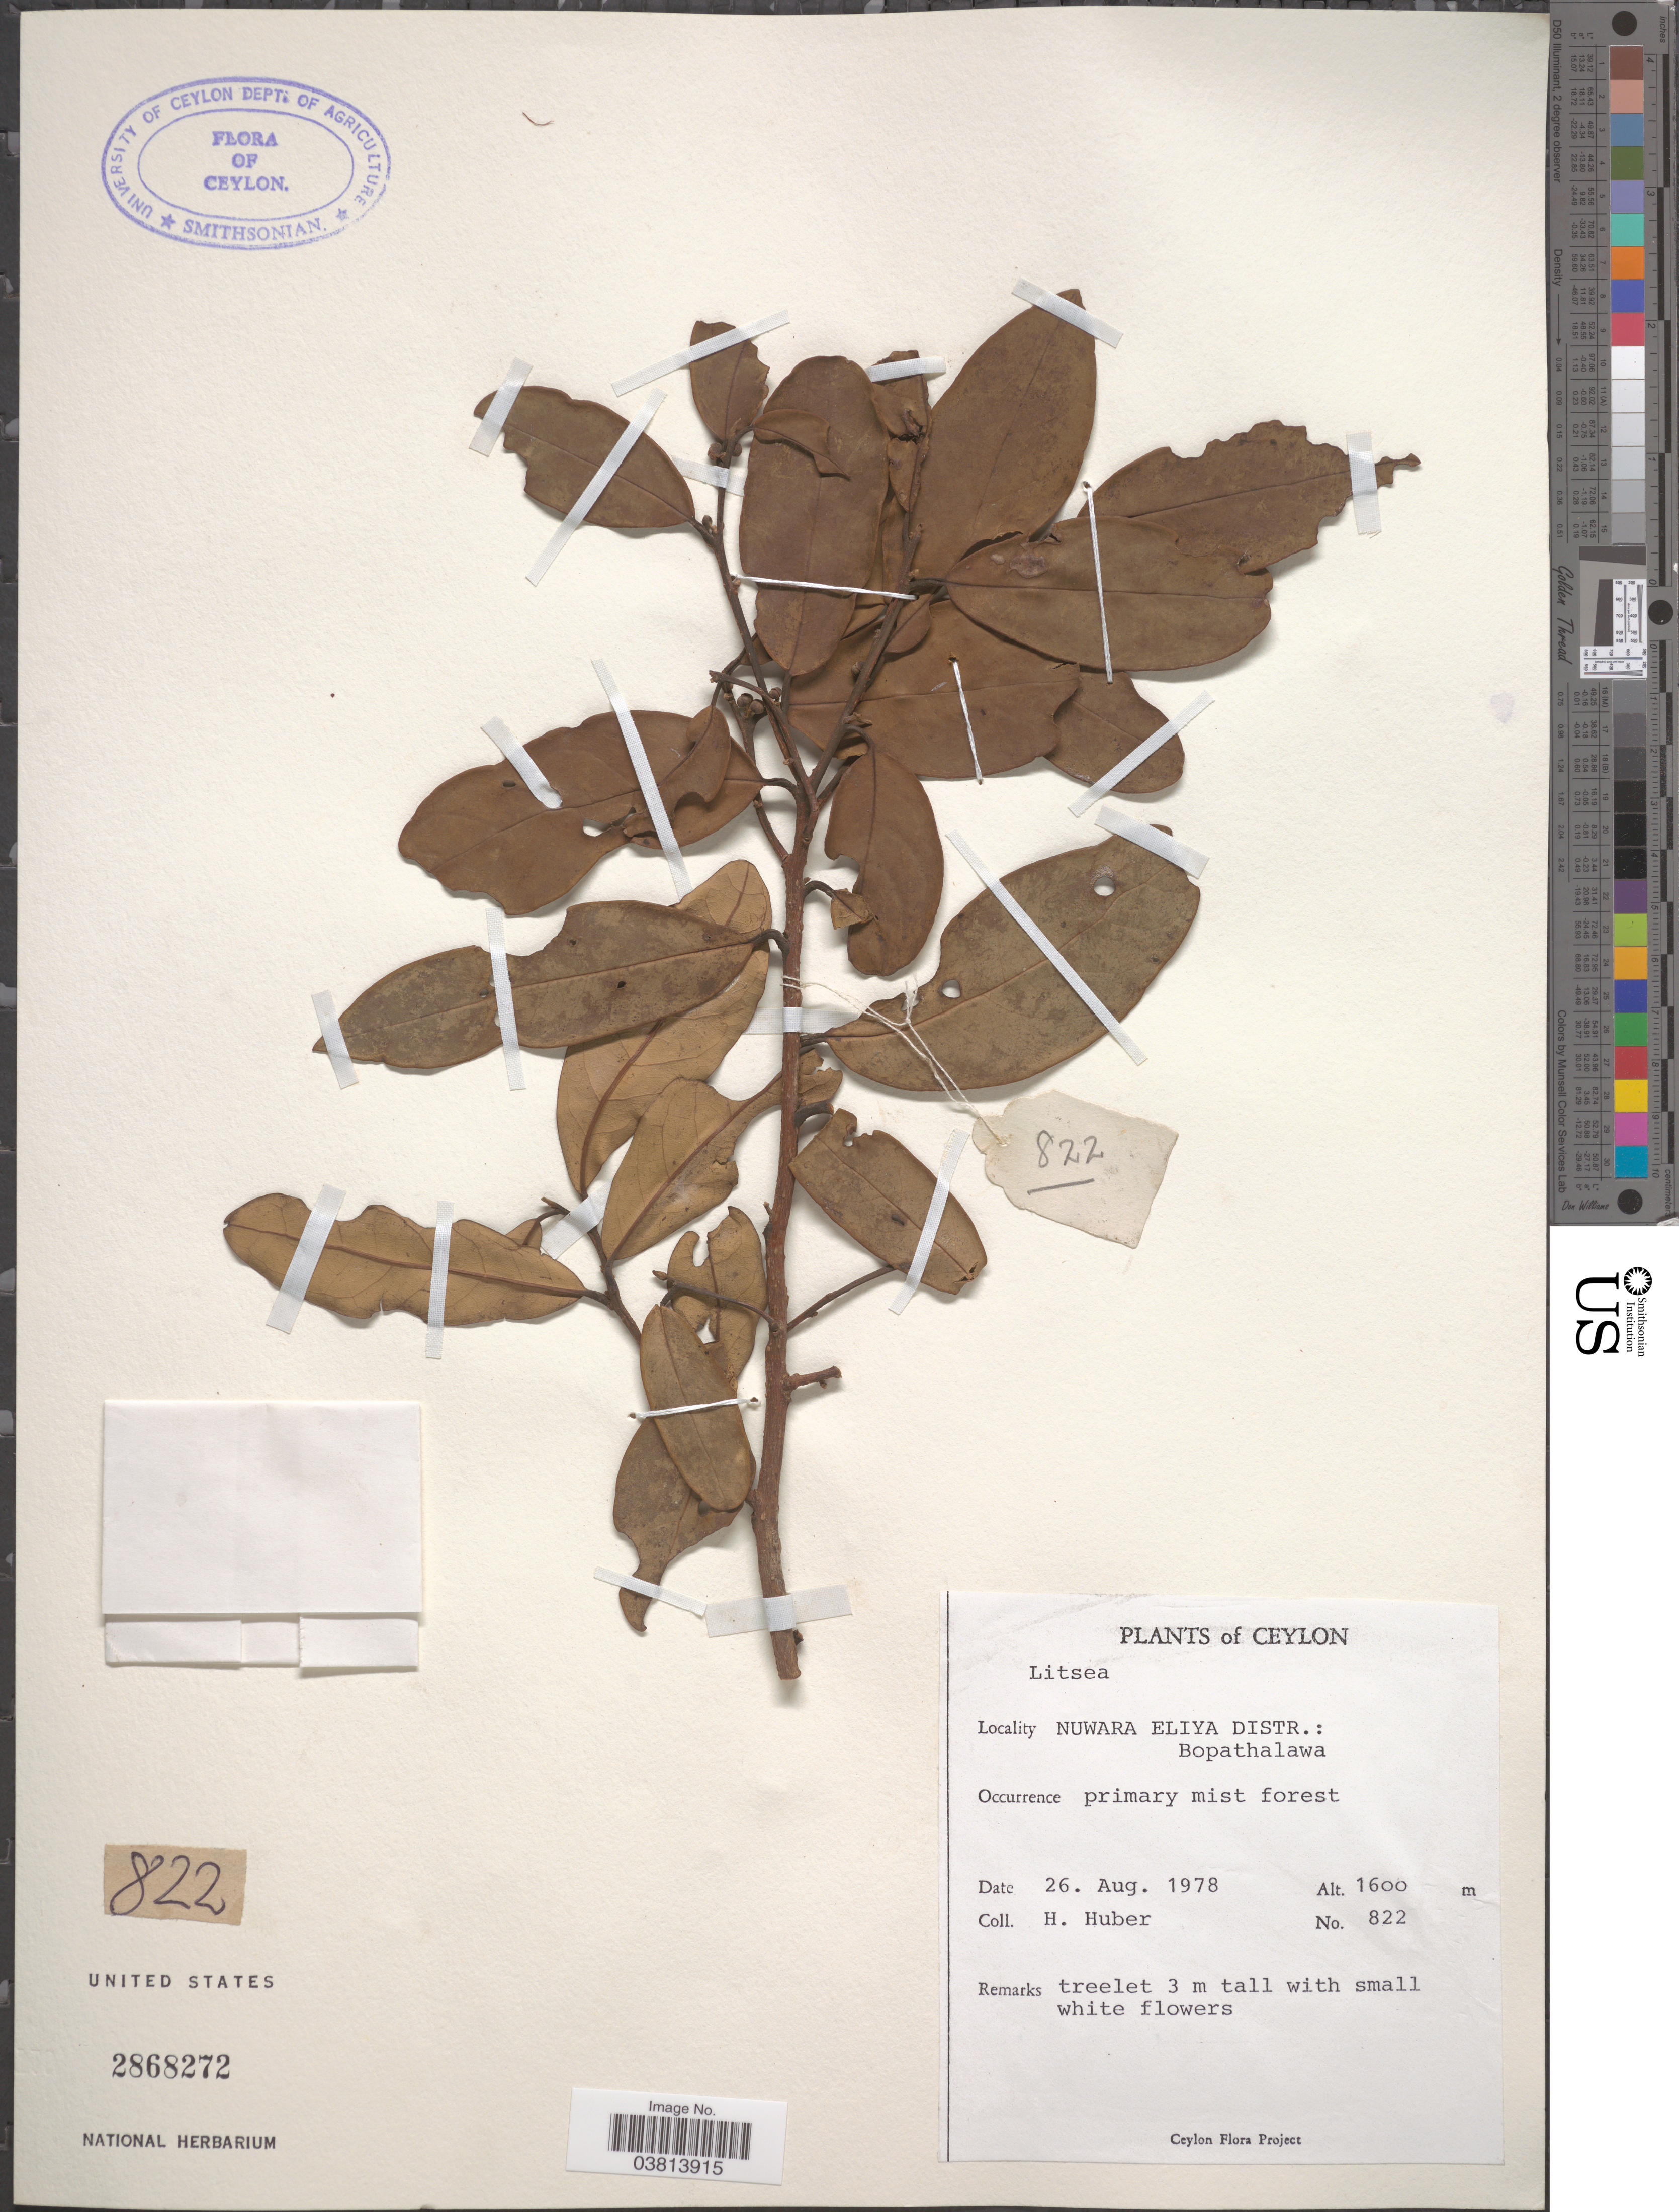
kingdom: Plantae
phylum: Tracheophyta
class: Magnoliopsida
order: Laurales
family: Lauraceae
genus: Litsea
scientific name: Litsea sp.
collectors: H. Huber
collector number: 822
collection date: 1978-08-26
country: Sri Lanka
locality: Ceylon. Nuwara Eliya Distr.: Bopathalawa.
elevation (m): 1600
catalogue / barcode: US 2868272